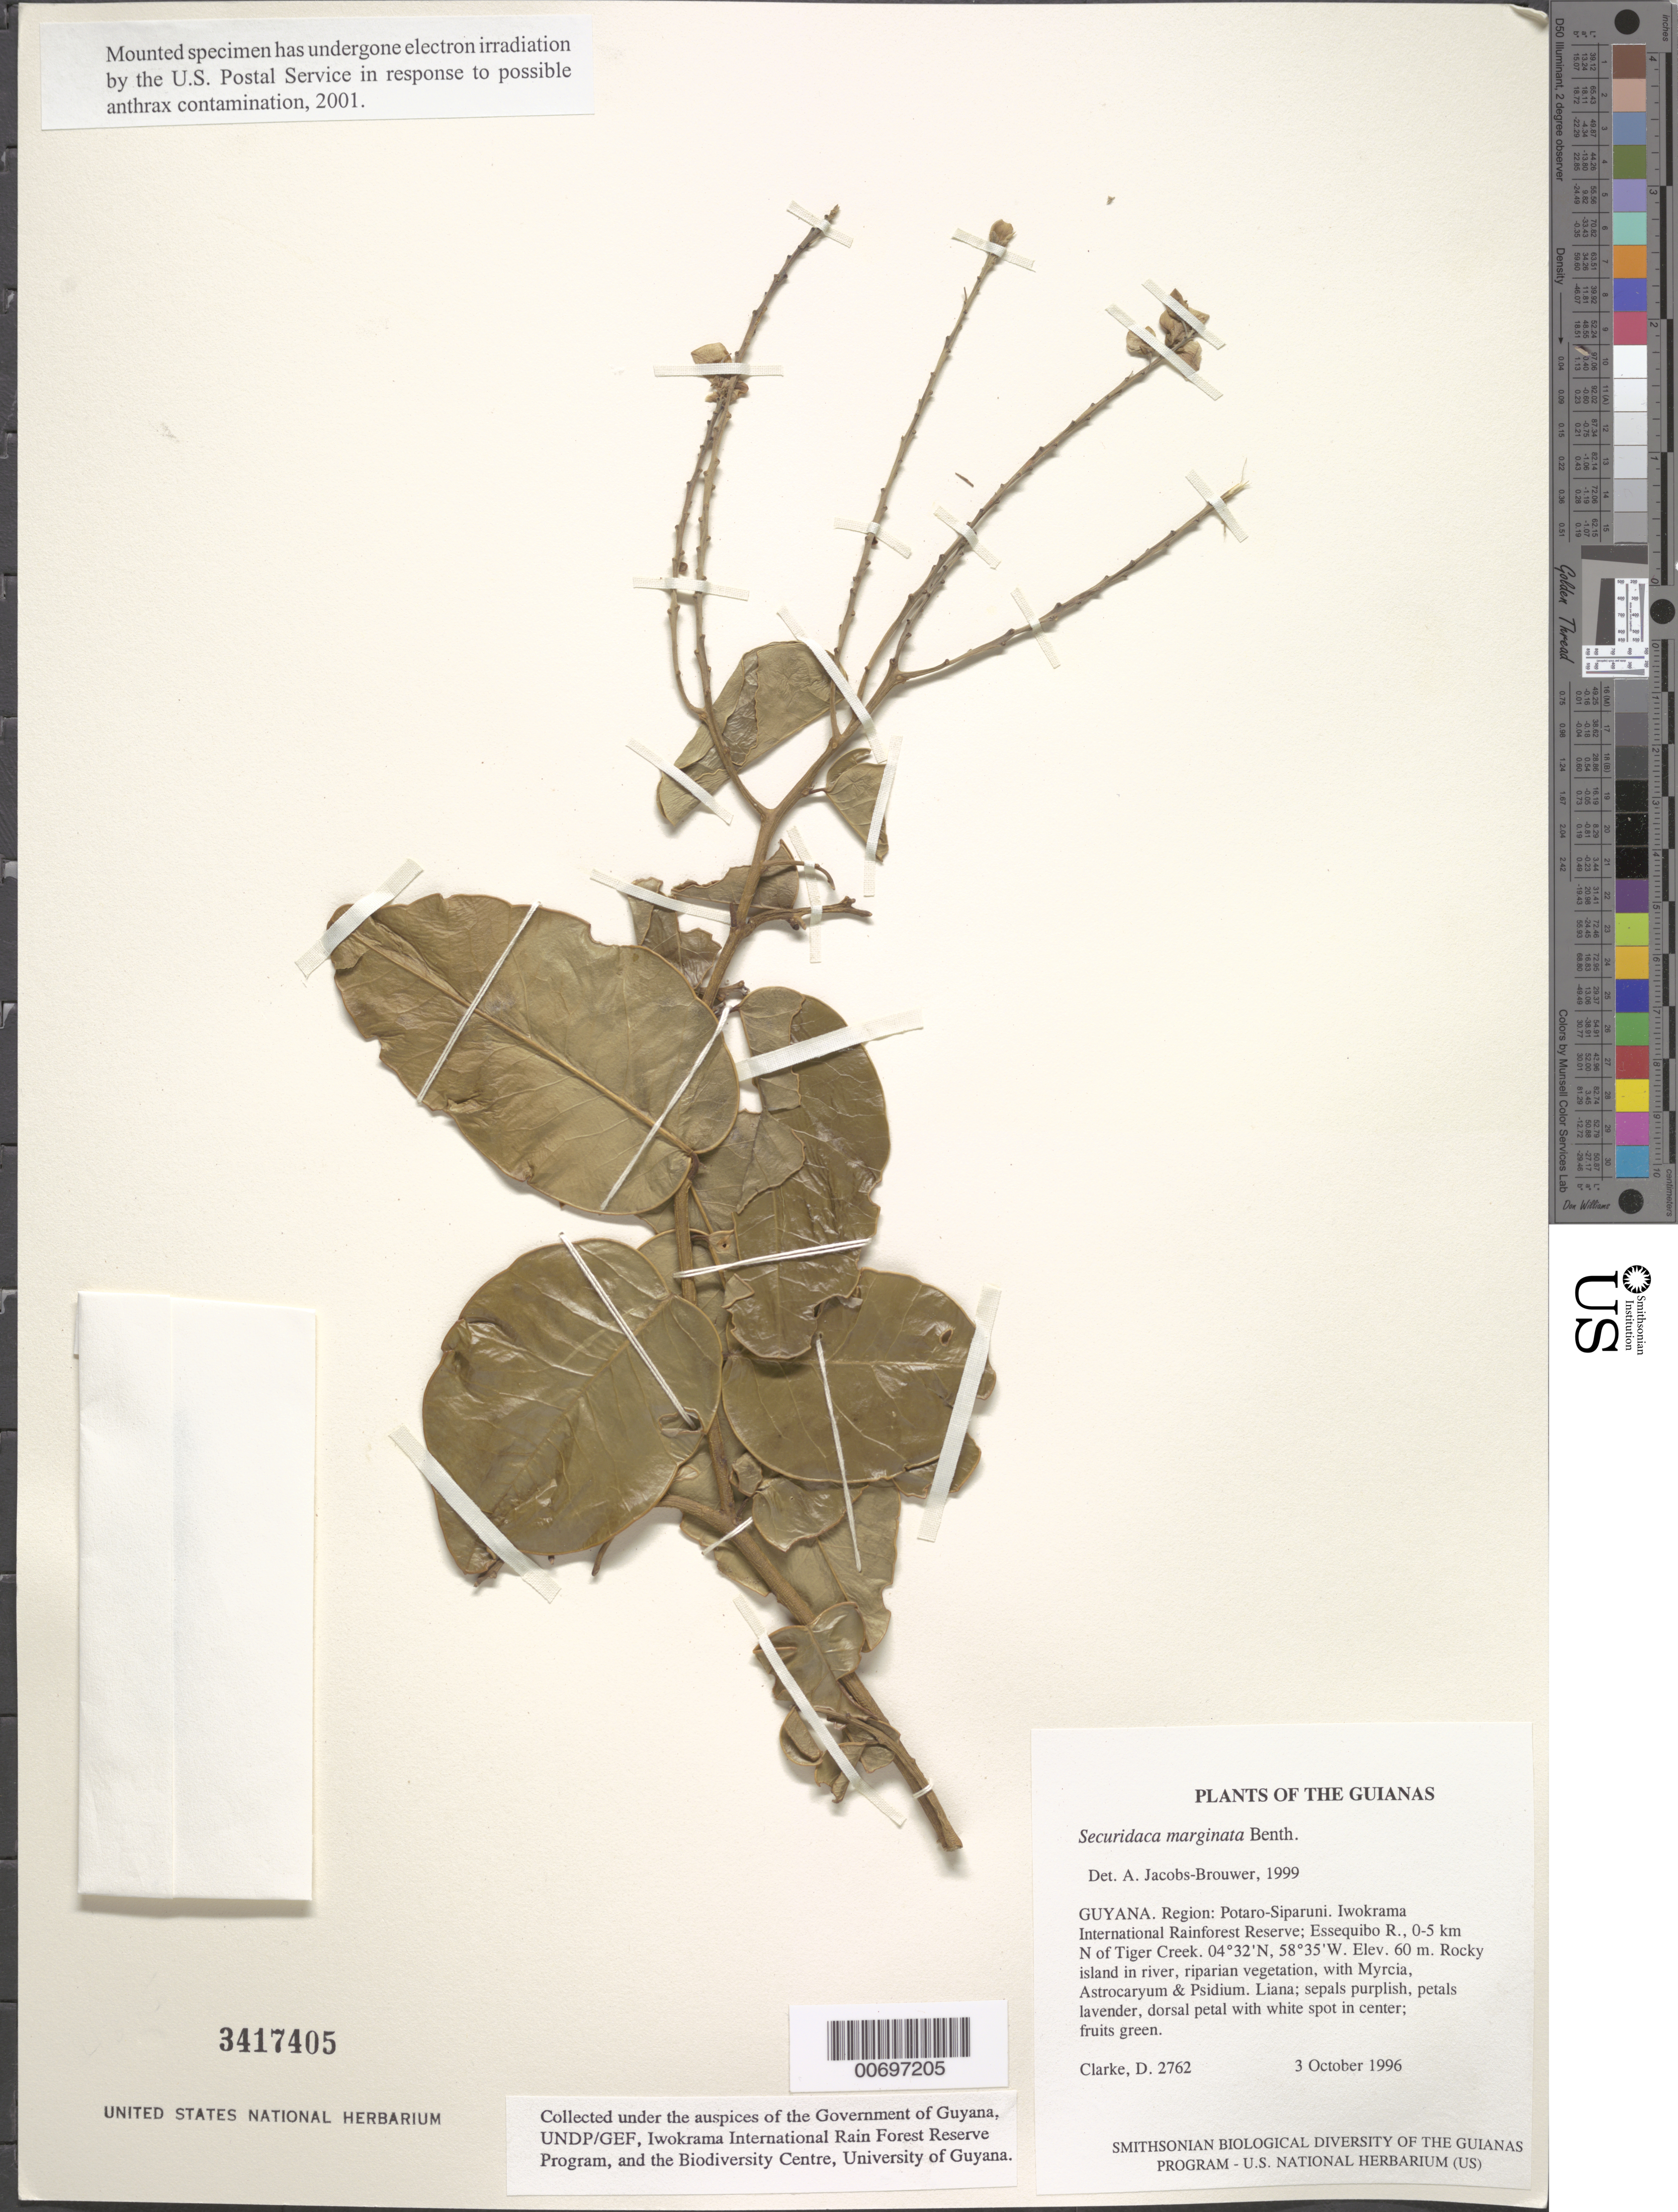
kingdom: Plantae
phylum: Tracheophyta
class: Magnoliopsida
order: Fabales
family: Polygalaceae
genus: Securidaca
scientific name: Securidaca marginata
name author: Benth.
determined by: Jacobs-Brouwer, A.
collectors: H. D. Clarke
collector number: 2762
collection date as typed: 3 October 1996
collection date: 1996-10-03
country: Guyana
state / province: Potaro-Siparuni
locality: Iwokrama International Rainforest Reserve; Essequibo R., 0-5 km N of Tiger Creek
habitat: Rocky island in river, riparian vegetation, with Myrcia, Astrocaryum & Psidium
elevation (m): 60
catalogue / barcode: US 3417405